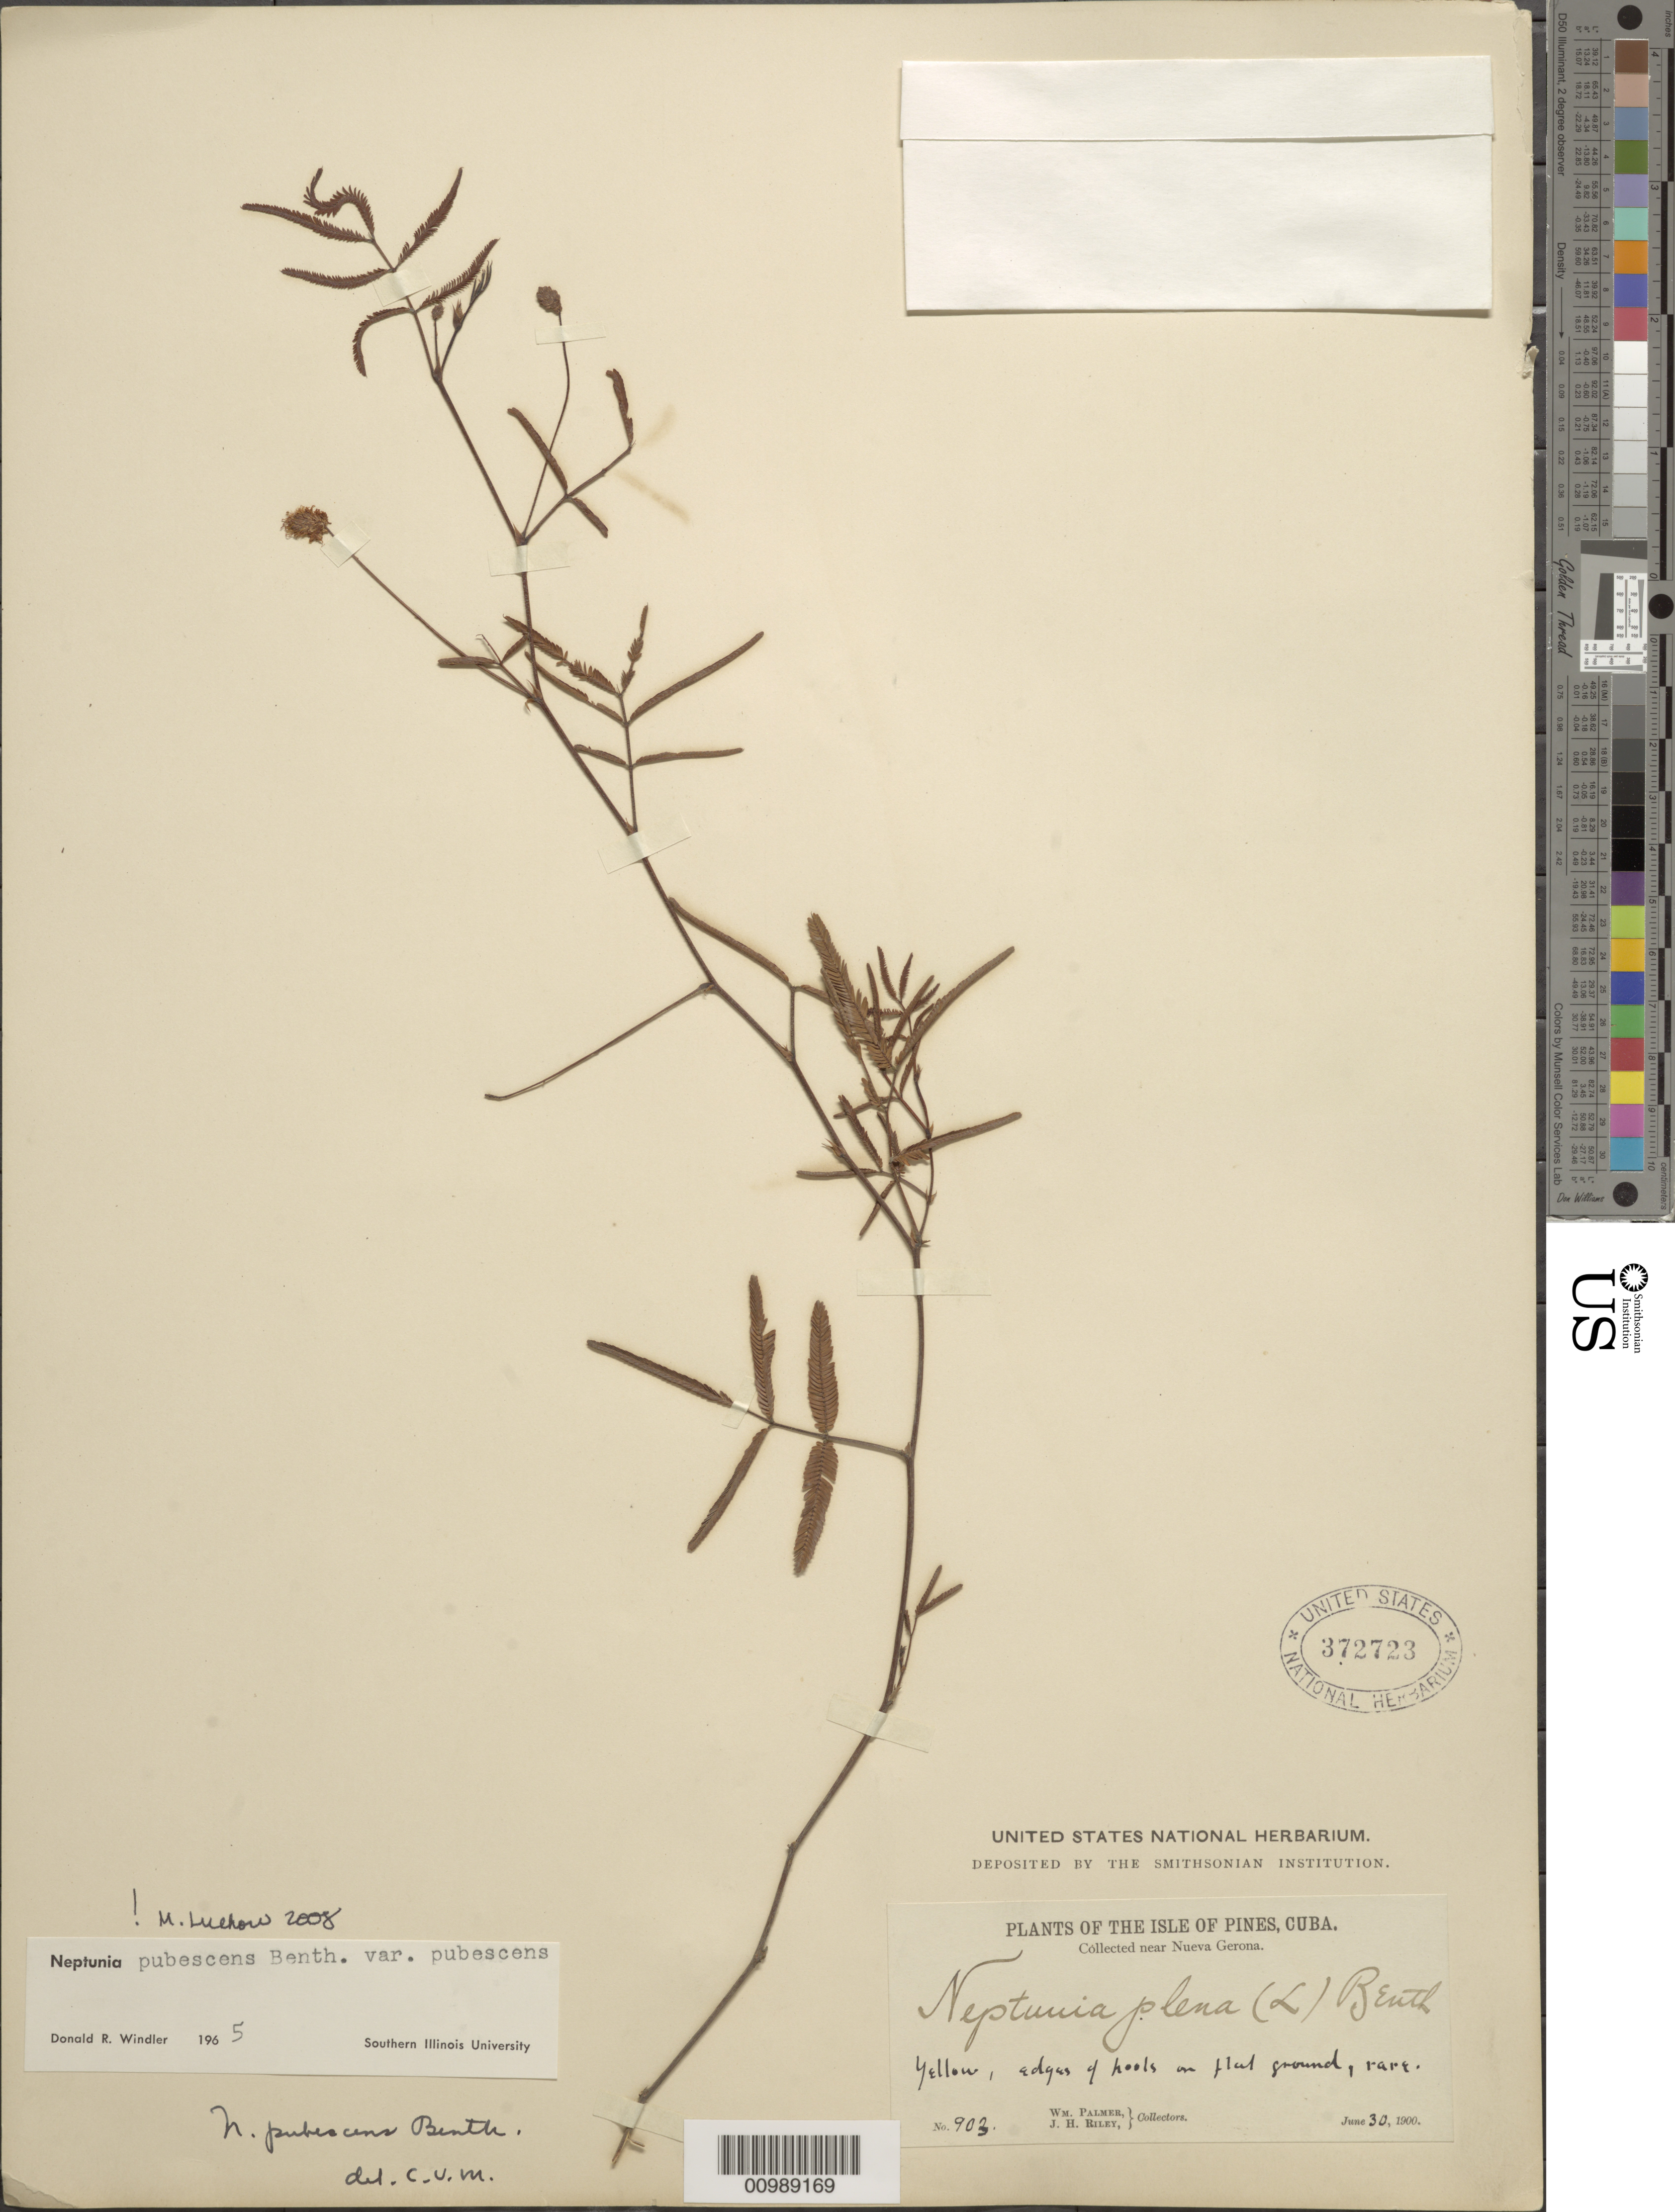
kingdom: Plantae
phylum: Tracheophyta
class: Magnoliopsida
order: Fabales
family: Fabaceae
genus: Neptunia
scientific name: Neptunia pubescens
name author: Benth.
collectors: W. Palmer & J. H. Riley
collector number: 903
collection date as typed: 30 Jun 1990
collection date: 1990-06-30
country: Cuba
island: Isla de la Juventud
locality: Isle of Pines, Near Nueva Gerona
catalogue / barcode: US 372723